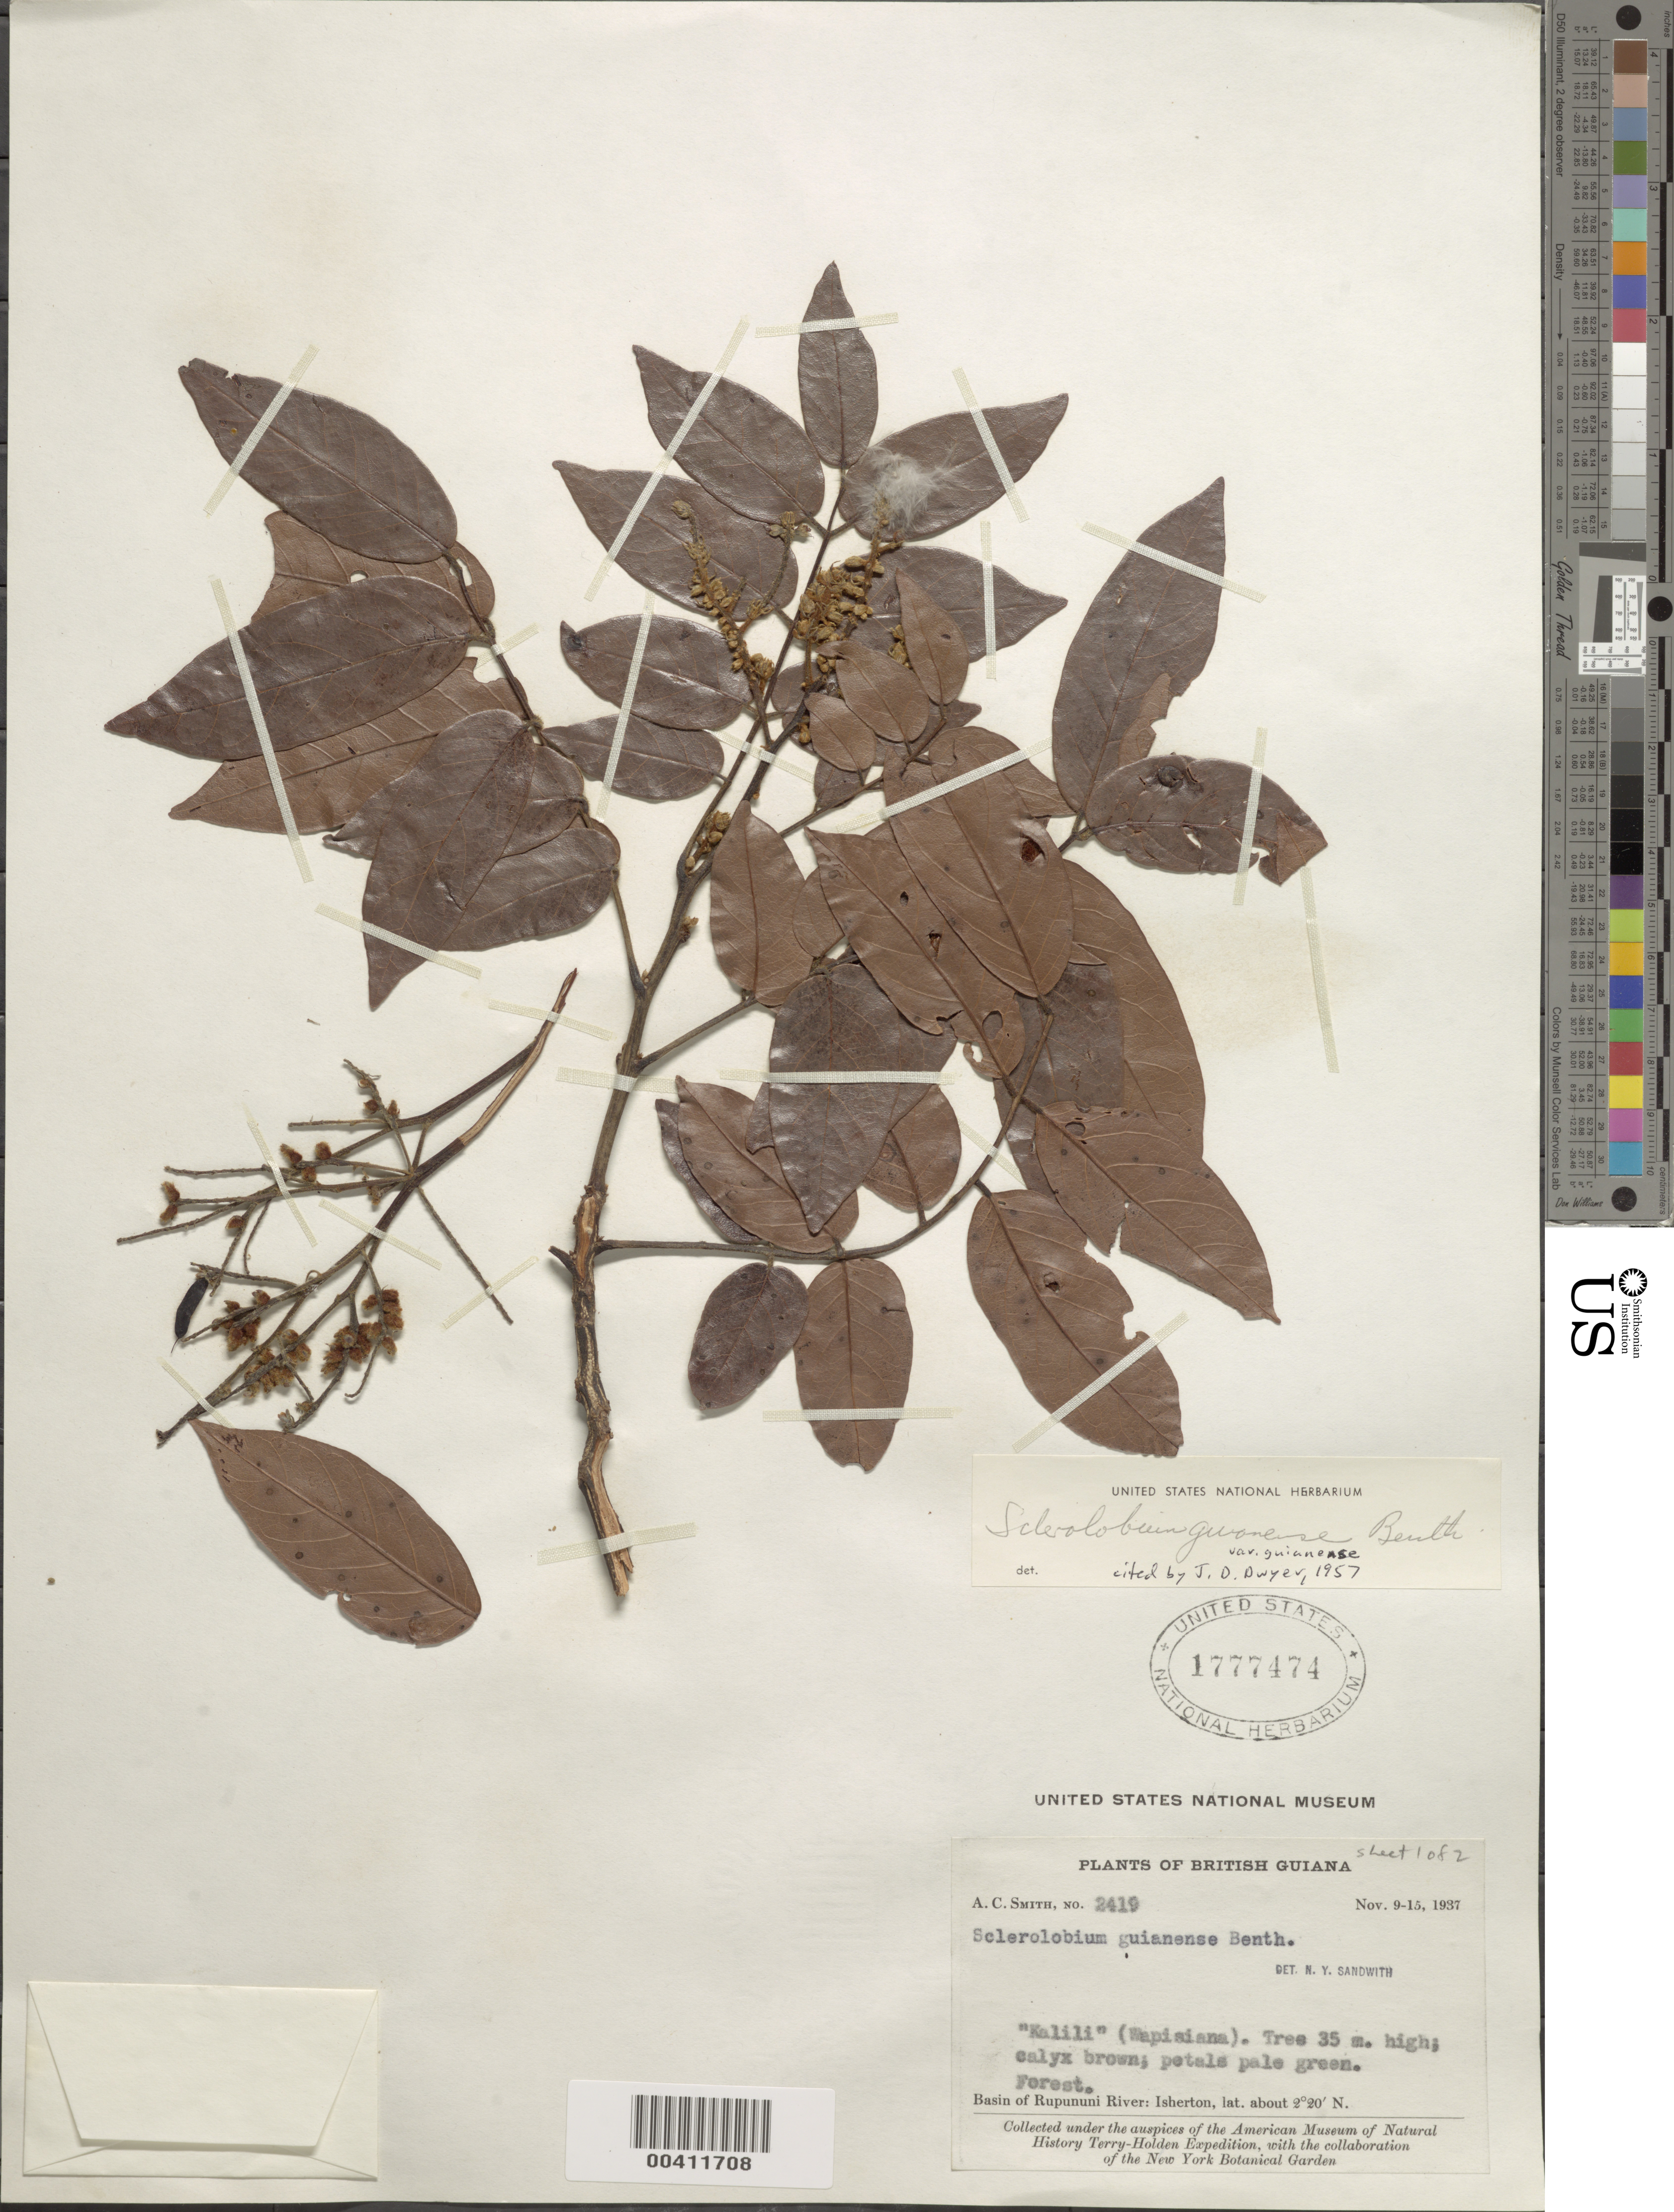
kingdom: Plantae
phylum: Tracheophyta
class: Magnoliopsida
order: Fabales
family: Fabaceae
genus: Tachigali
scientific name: Tachigali guianensis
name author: (Benth.) Zarucchi & Herend.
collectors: A. C. Smith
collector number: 2419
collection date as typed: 09 Nov 1937 to 15 Nov 1937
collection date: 1937-11-09/1937-11-15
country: Guyana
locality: Basin of rupununi river, isherton (lat/long recorded as: lat=02:20:0:n long=:::)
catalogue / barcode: US 1777474